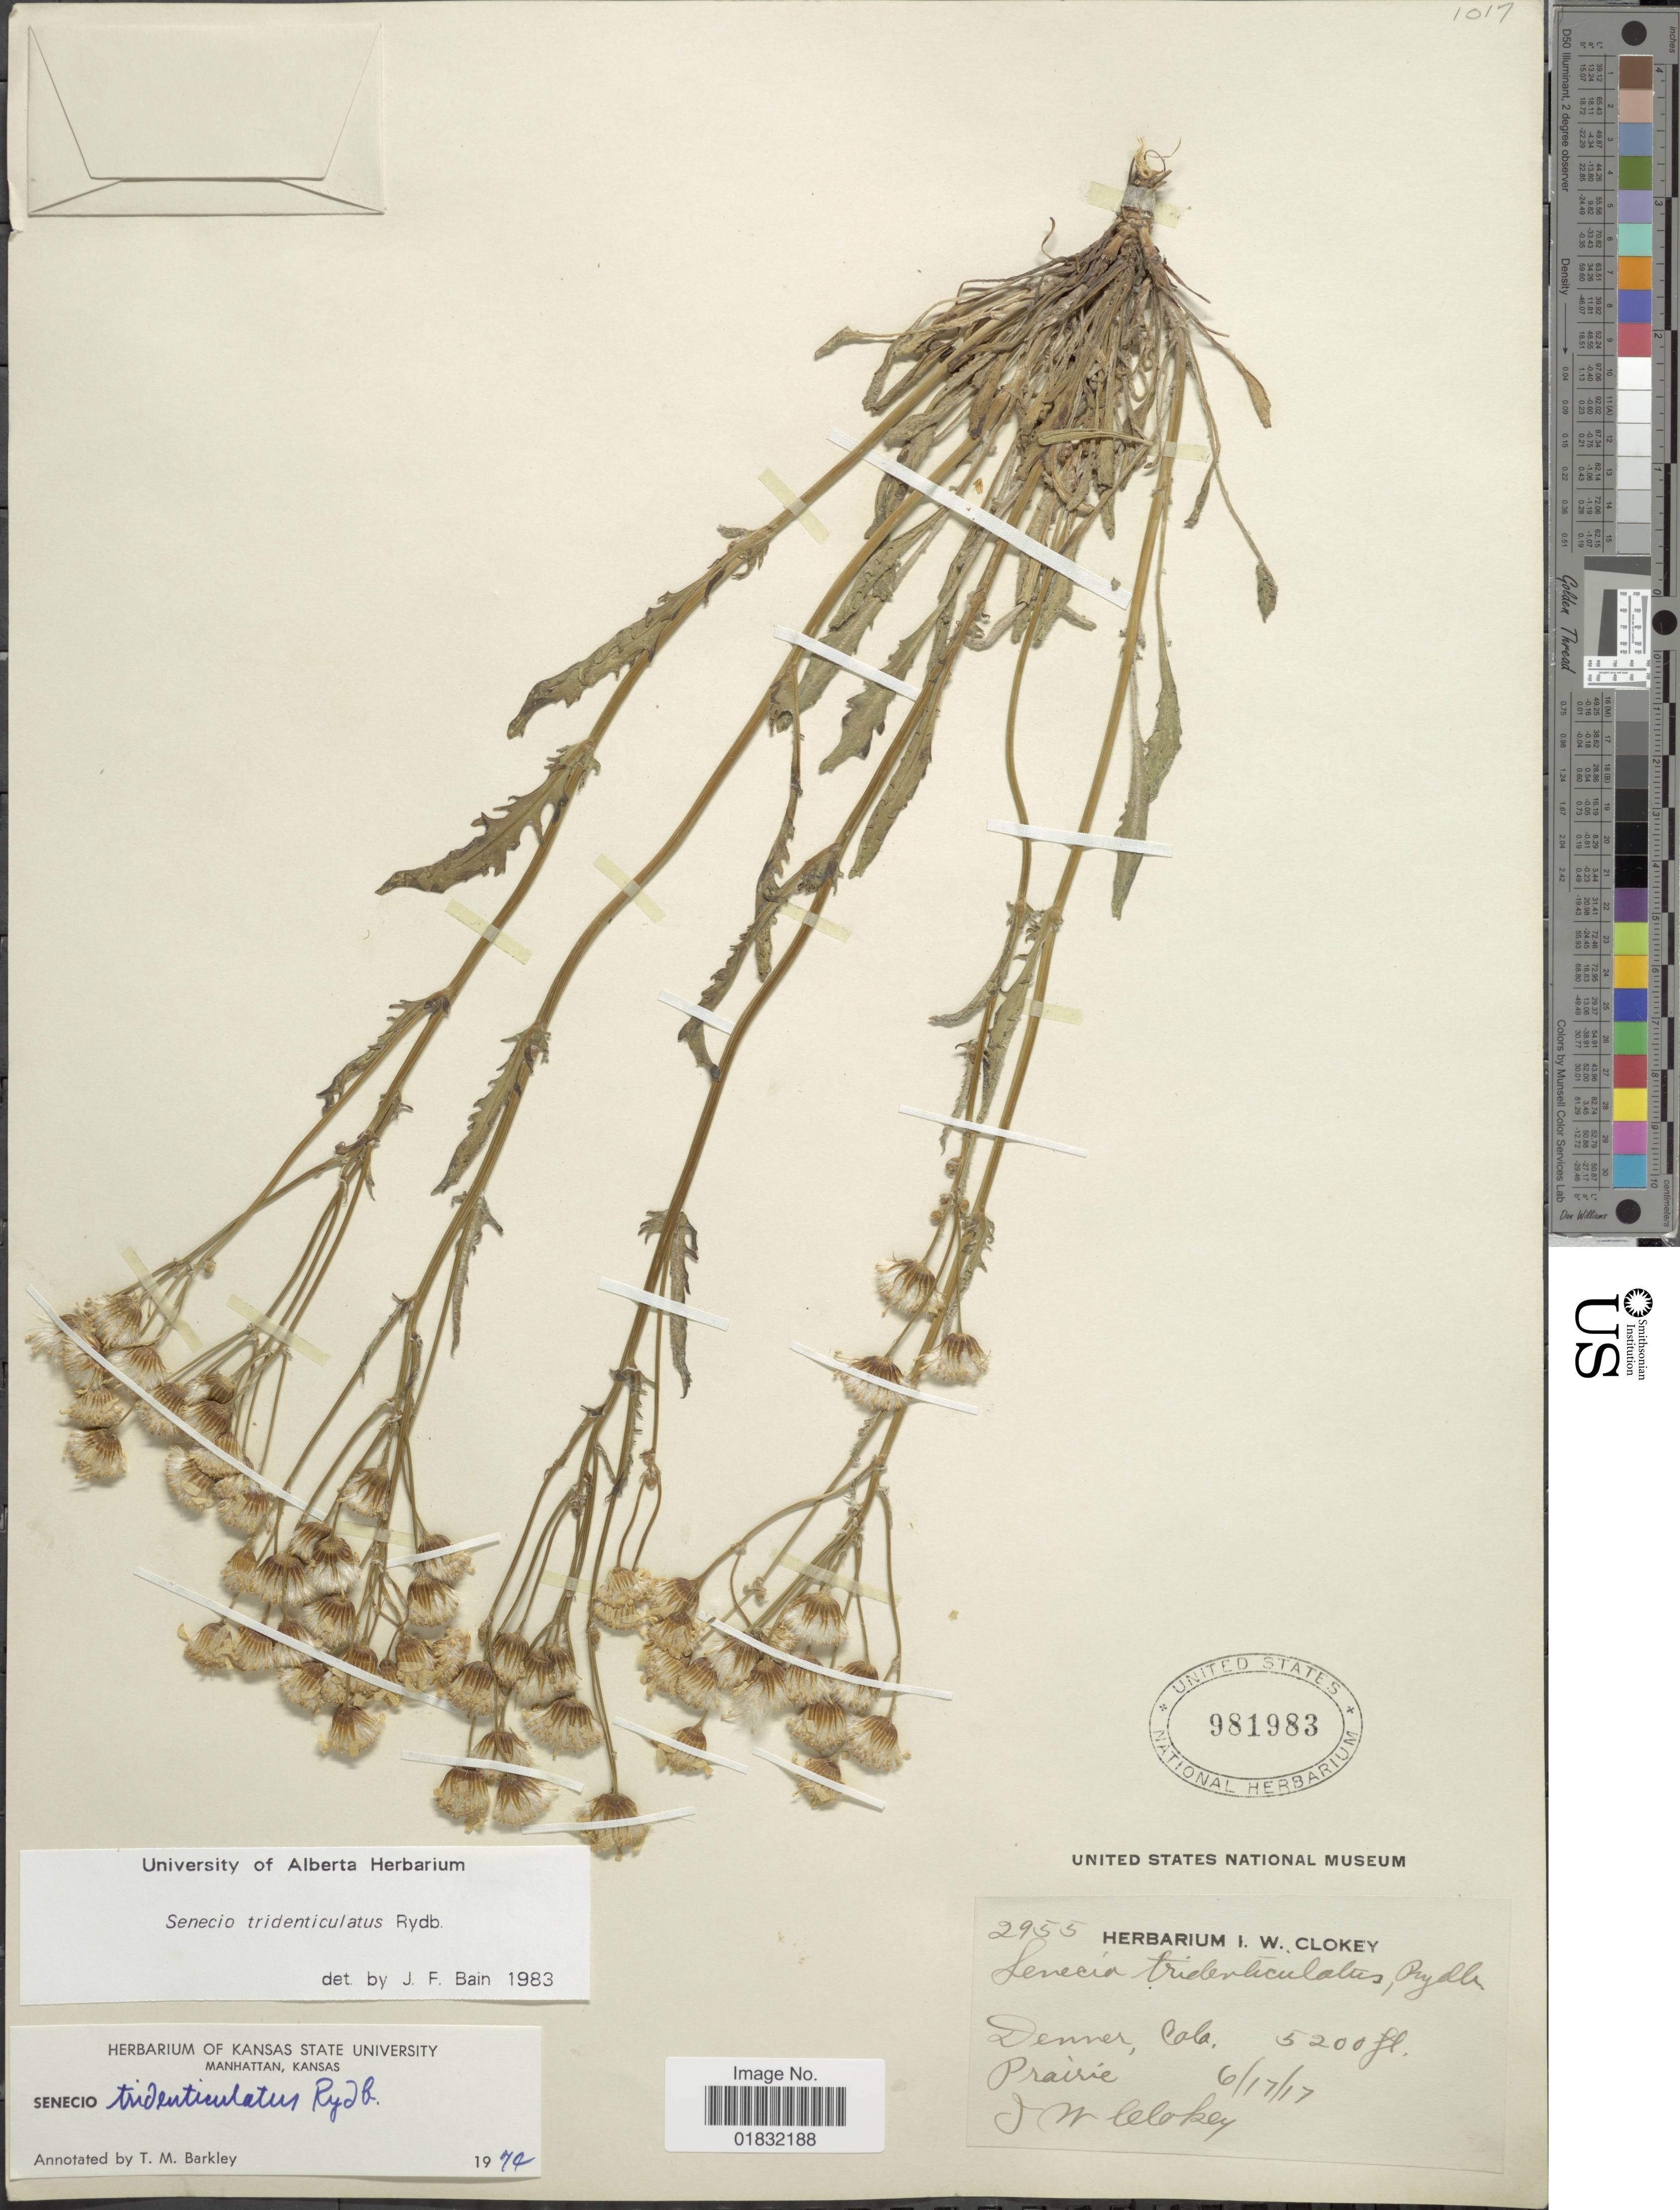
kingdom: Plantae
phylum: Tracheophyta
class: Magnoliopsida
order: Asterales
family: Asteraceae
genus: Packera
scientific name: Packera tridenticulata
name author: (Rydb.) W.A. Weber & Á. Löve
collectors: I. W. Clokey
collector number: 2955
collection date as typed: Transcribed d/m/y: 17/6/17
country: United States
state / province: Colorado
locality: Denner, Prairie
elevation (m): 1585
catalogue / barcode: US 981983